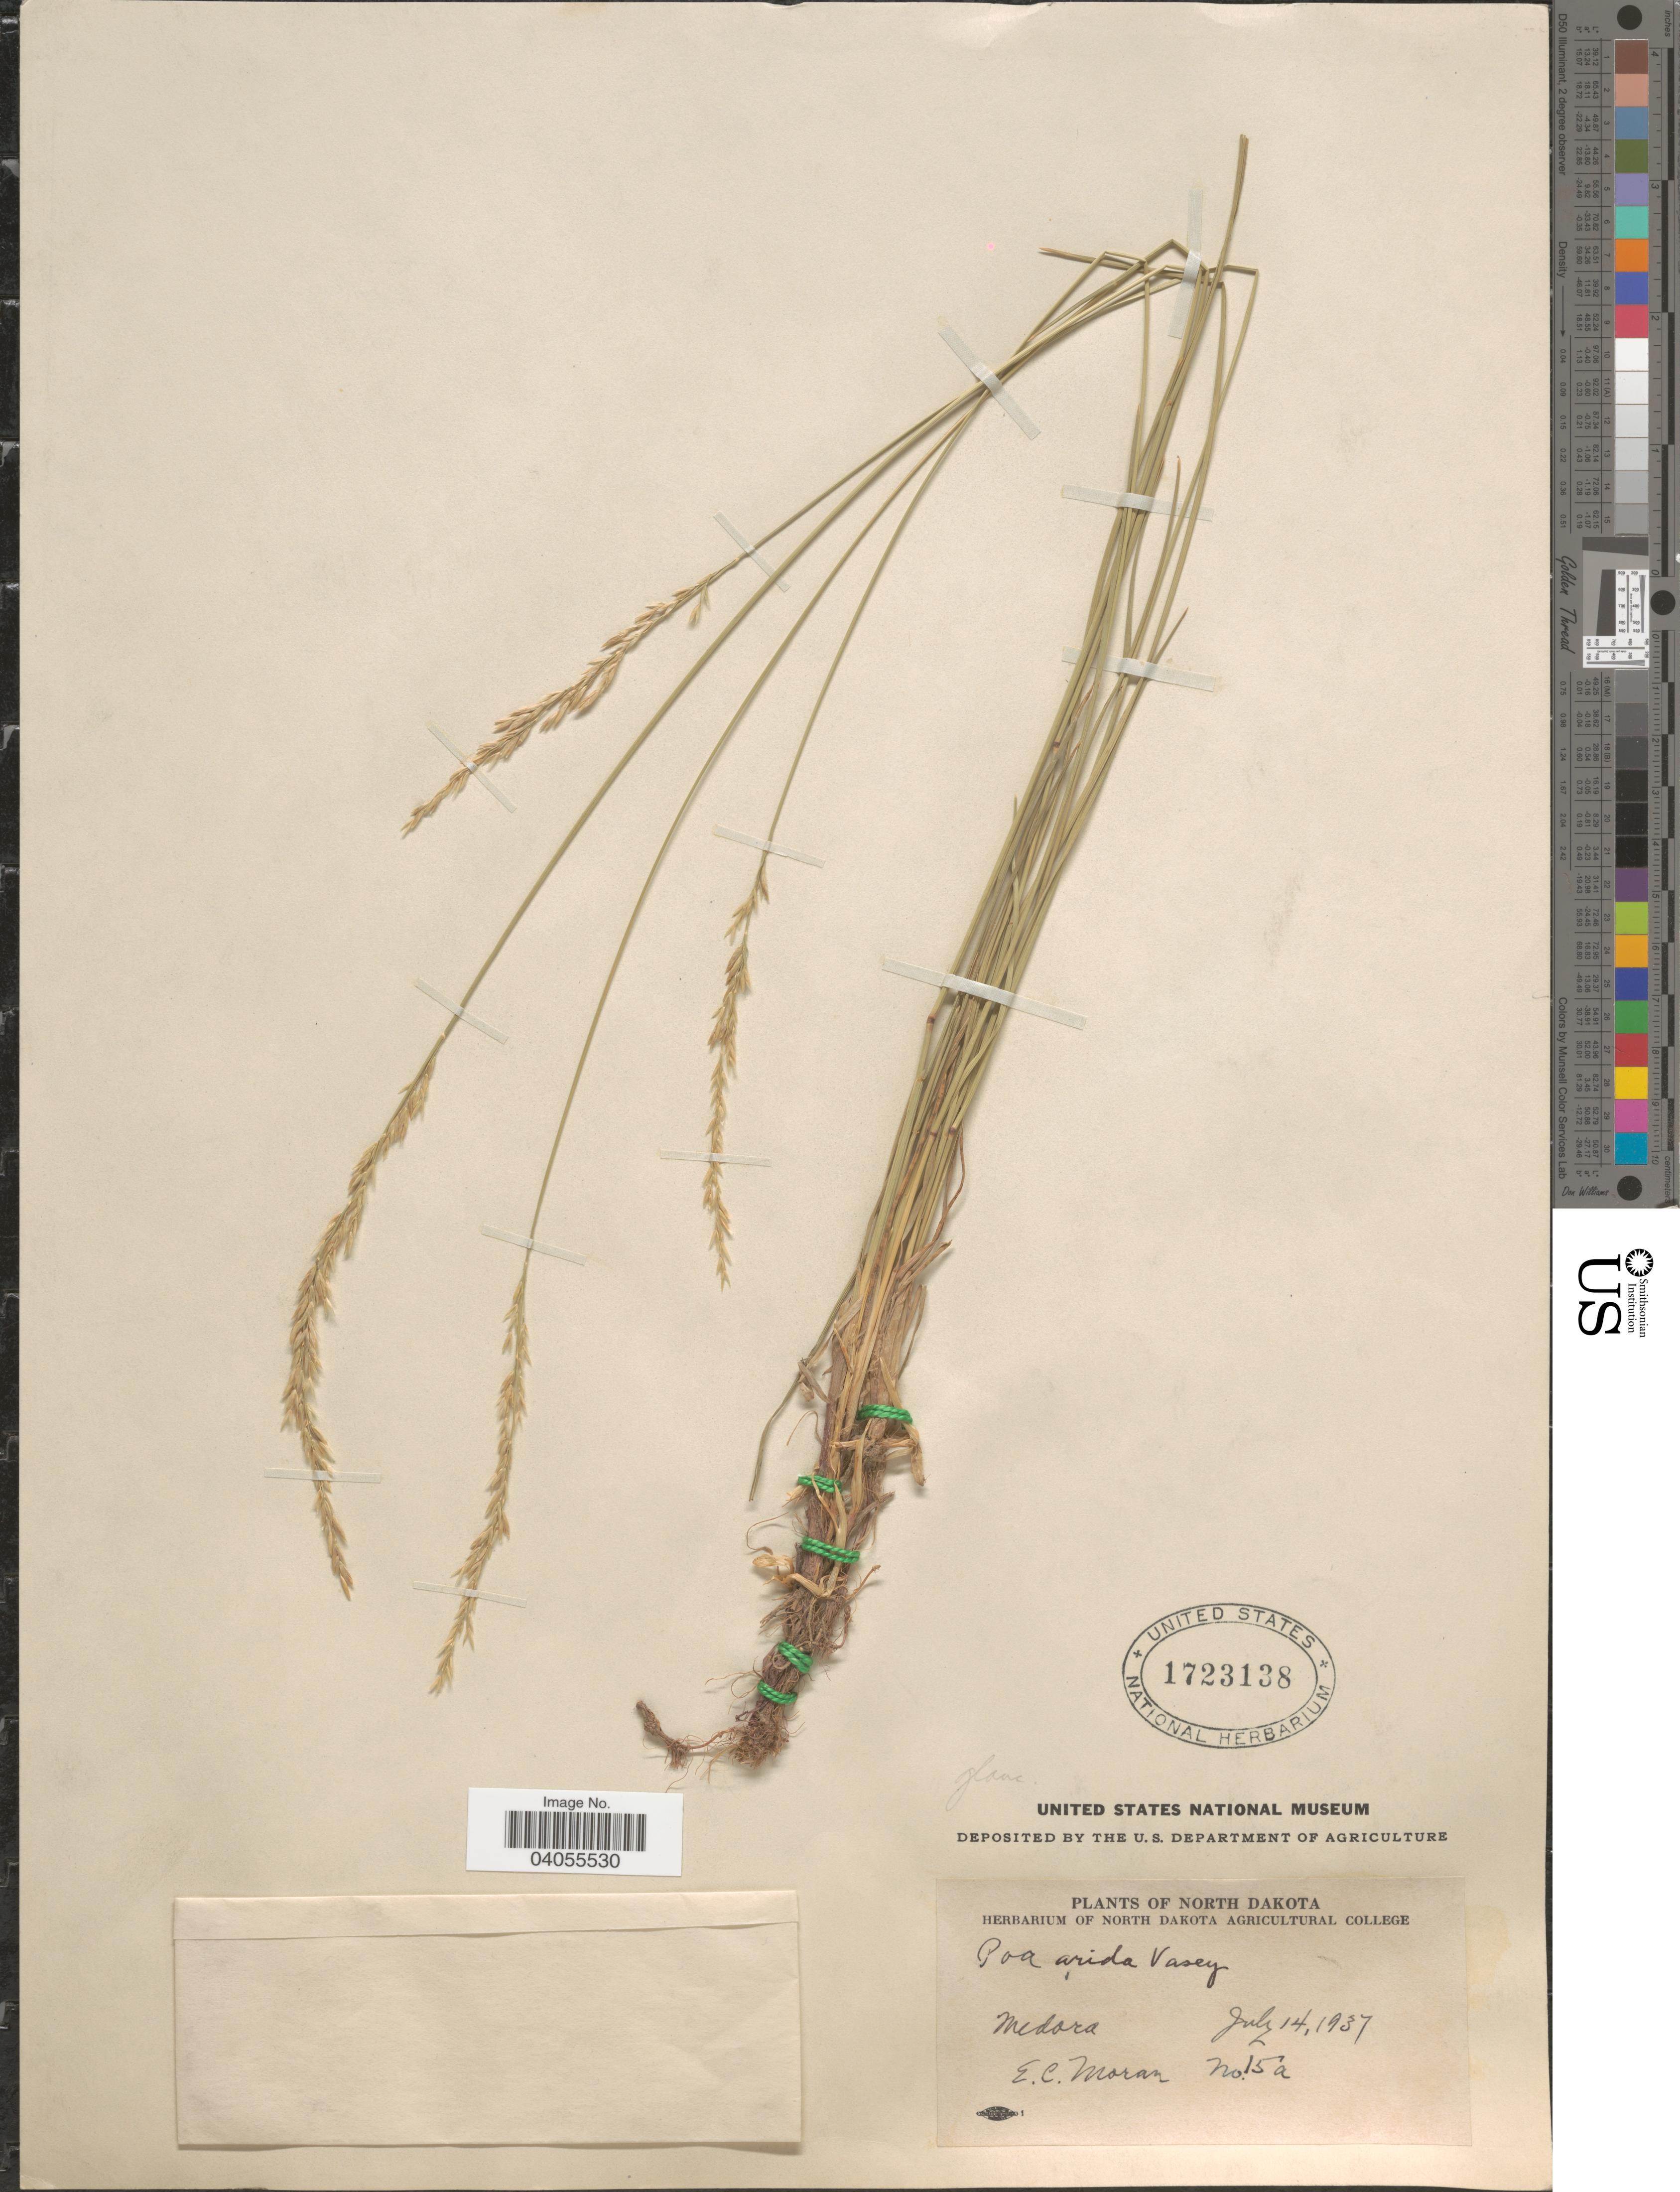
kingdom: Plantae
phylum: Tracheophyta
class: Liliopsida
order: Poales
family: Poaceae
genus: Poa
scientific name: Poa arida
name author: Vasey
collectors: E. C. Moran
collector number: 15a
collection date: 1937-07-14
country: United States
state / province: North Dakota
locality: Medora.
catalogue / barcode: US 1723138